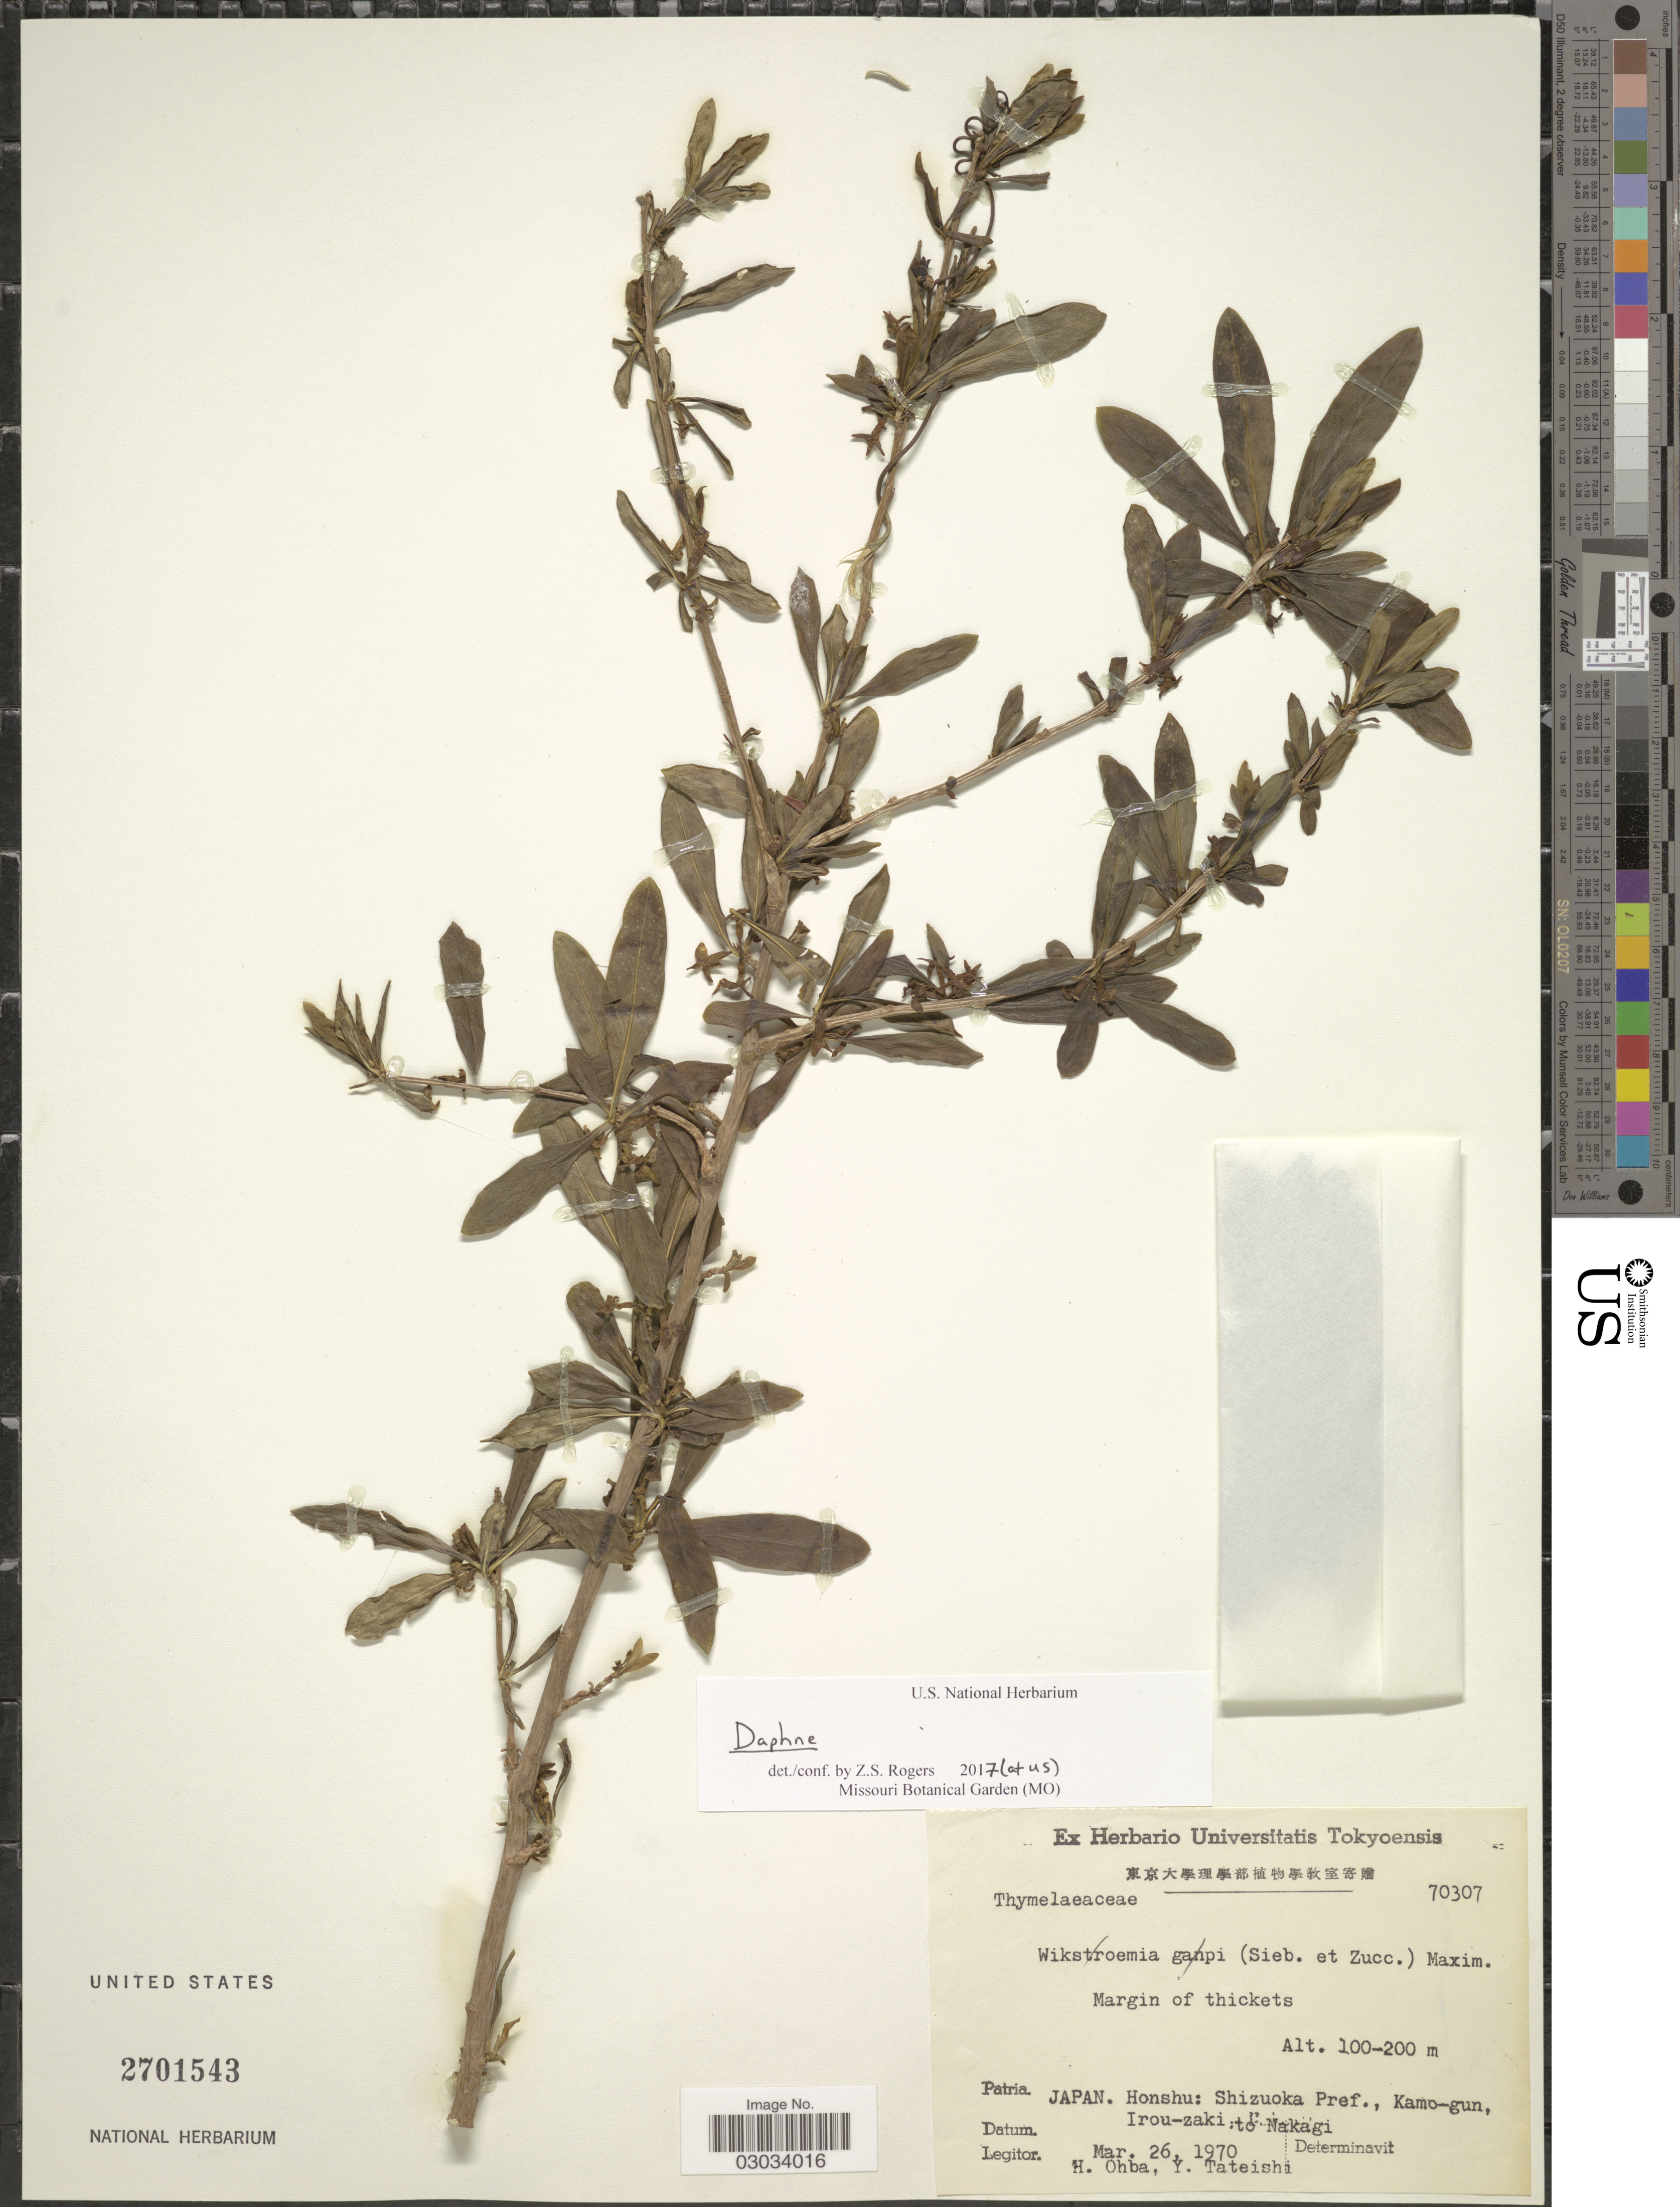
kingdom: Plantae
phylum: Tracheophyta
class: Magnoliopsida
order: Malvales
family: Thymelaeaceae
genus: Daphne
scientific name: Daphne sp.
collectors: H. Ohba & Y. Tateishi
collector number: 70307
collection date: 1970-03-26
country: Japan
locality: Honshu: Shizuoka Pref., Kamo-gun, Irou-zaki to Nakagi.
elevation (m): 100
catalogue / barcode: US 2701543